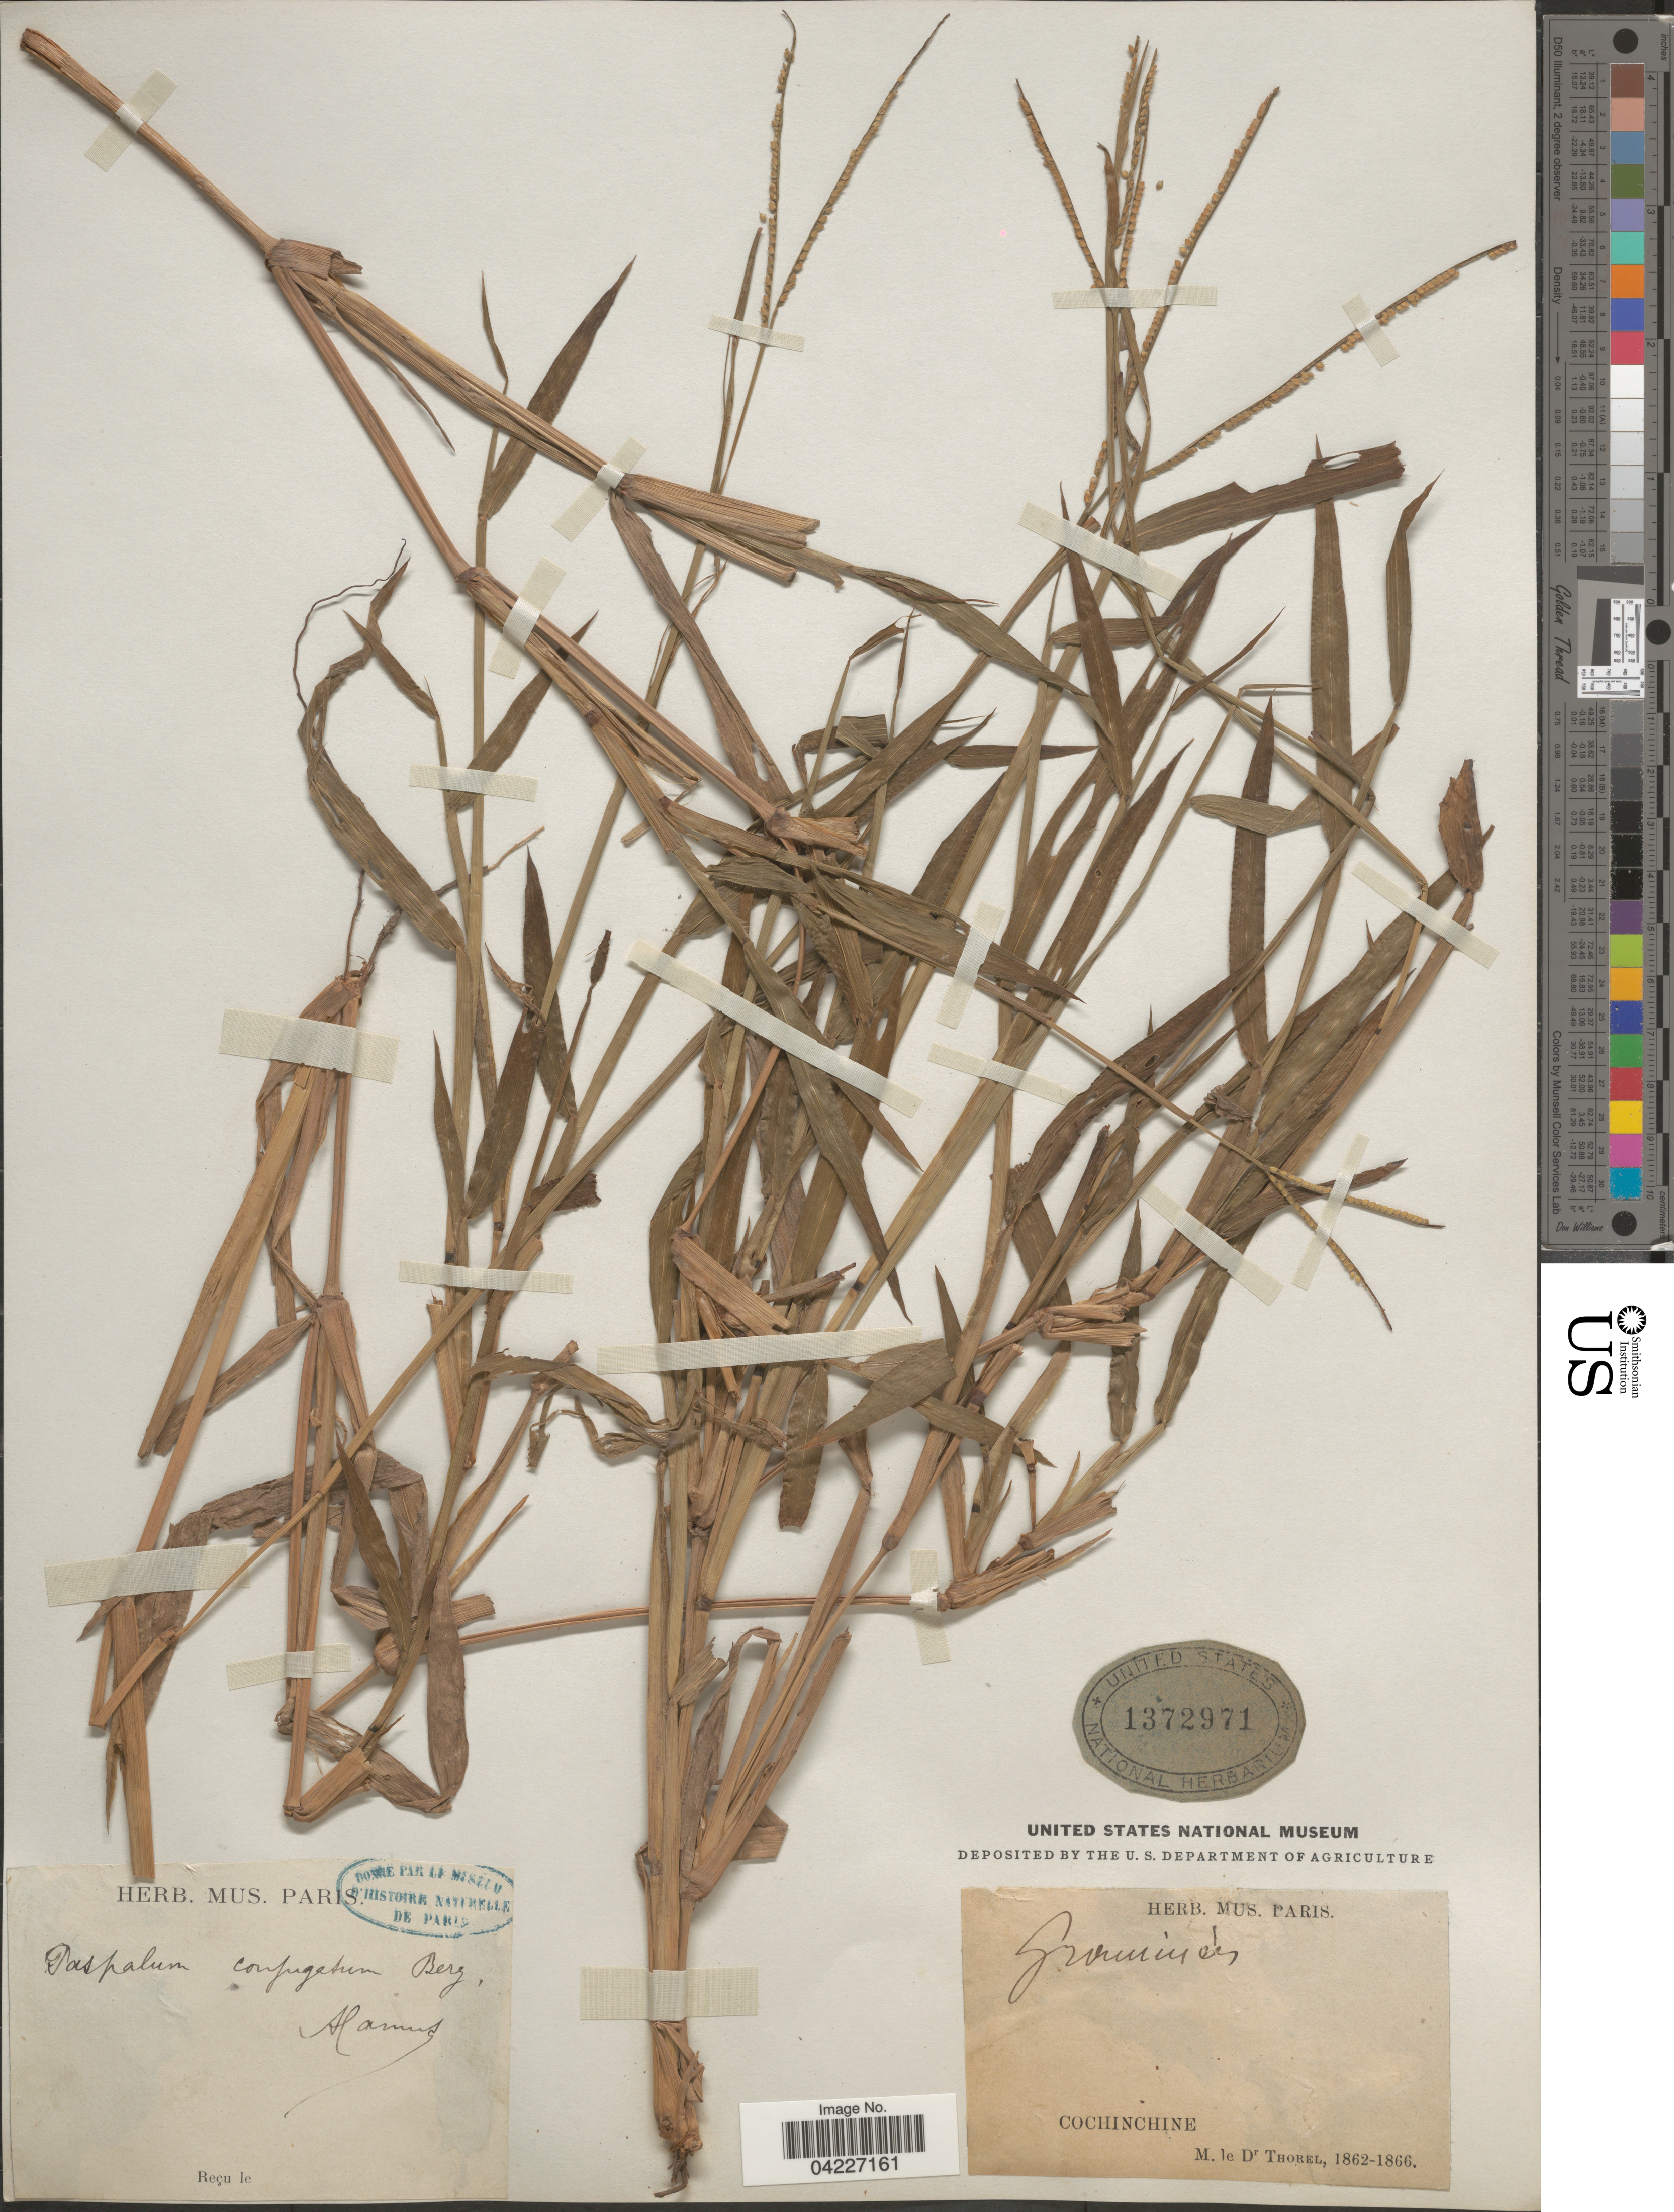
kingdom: Plantae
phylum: Tracheophyta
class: Liliopsida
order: Poales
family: Poaceae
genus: Paspalum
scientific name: Paspalum conjugatum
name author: P.J. Bergius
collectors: M. de Thorel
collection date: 1862/1866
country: Vietnam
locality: Cochinchine.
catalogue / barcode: US 1372971